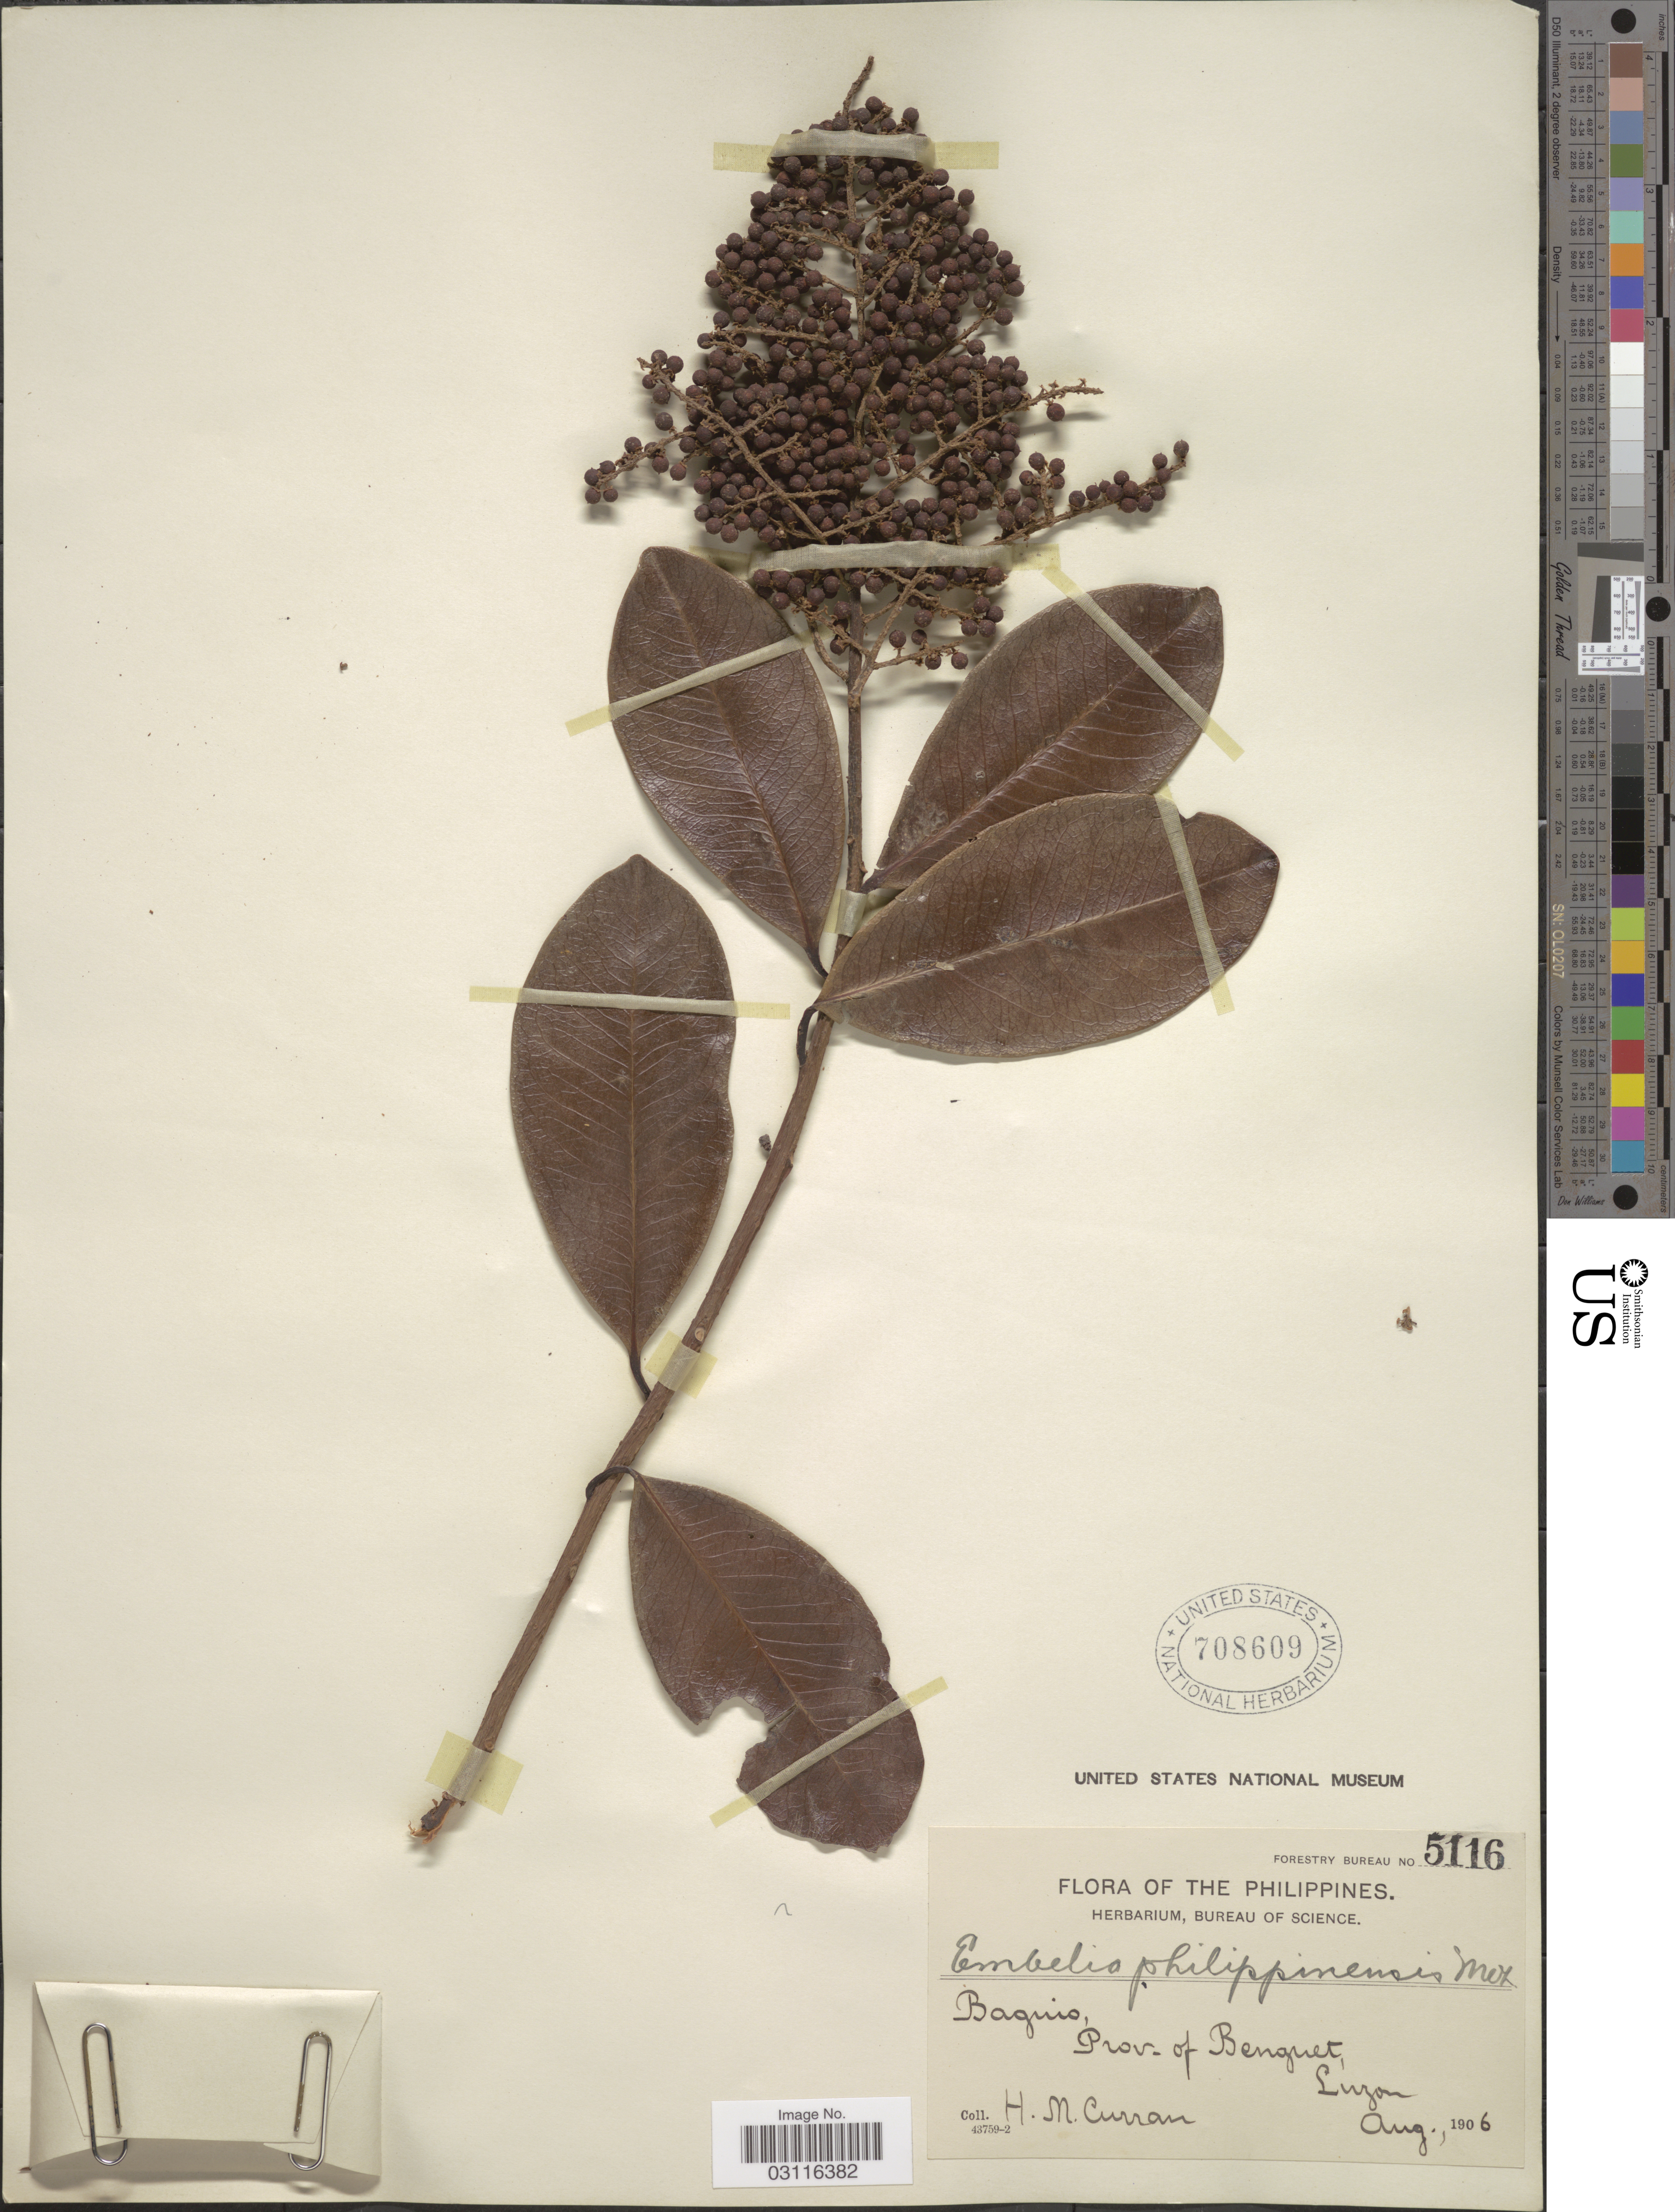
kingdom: Plantae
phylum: Tracheophyta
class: Magnoliopsida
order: Ericales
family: Primulaceae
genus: Embelia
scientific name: Embelia philippinensis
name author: A. DC.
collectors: H. M. Curran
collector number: Forestry Bureau 5116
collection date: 1906-08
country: Philippines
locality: Baguio, Prov. of Benguet, Luzon.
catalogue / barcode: US 708609